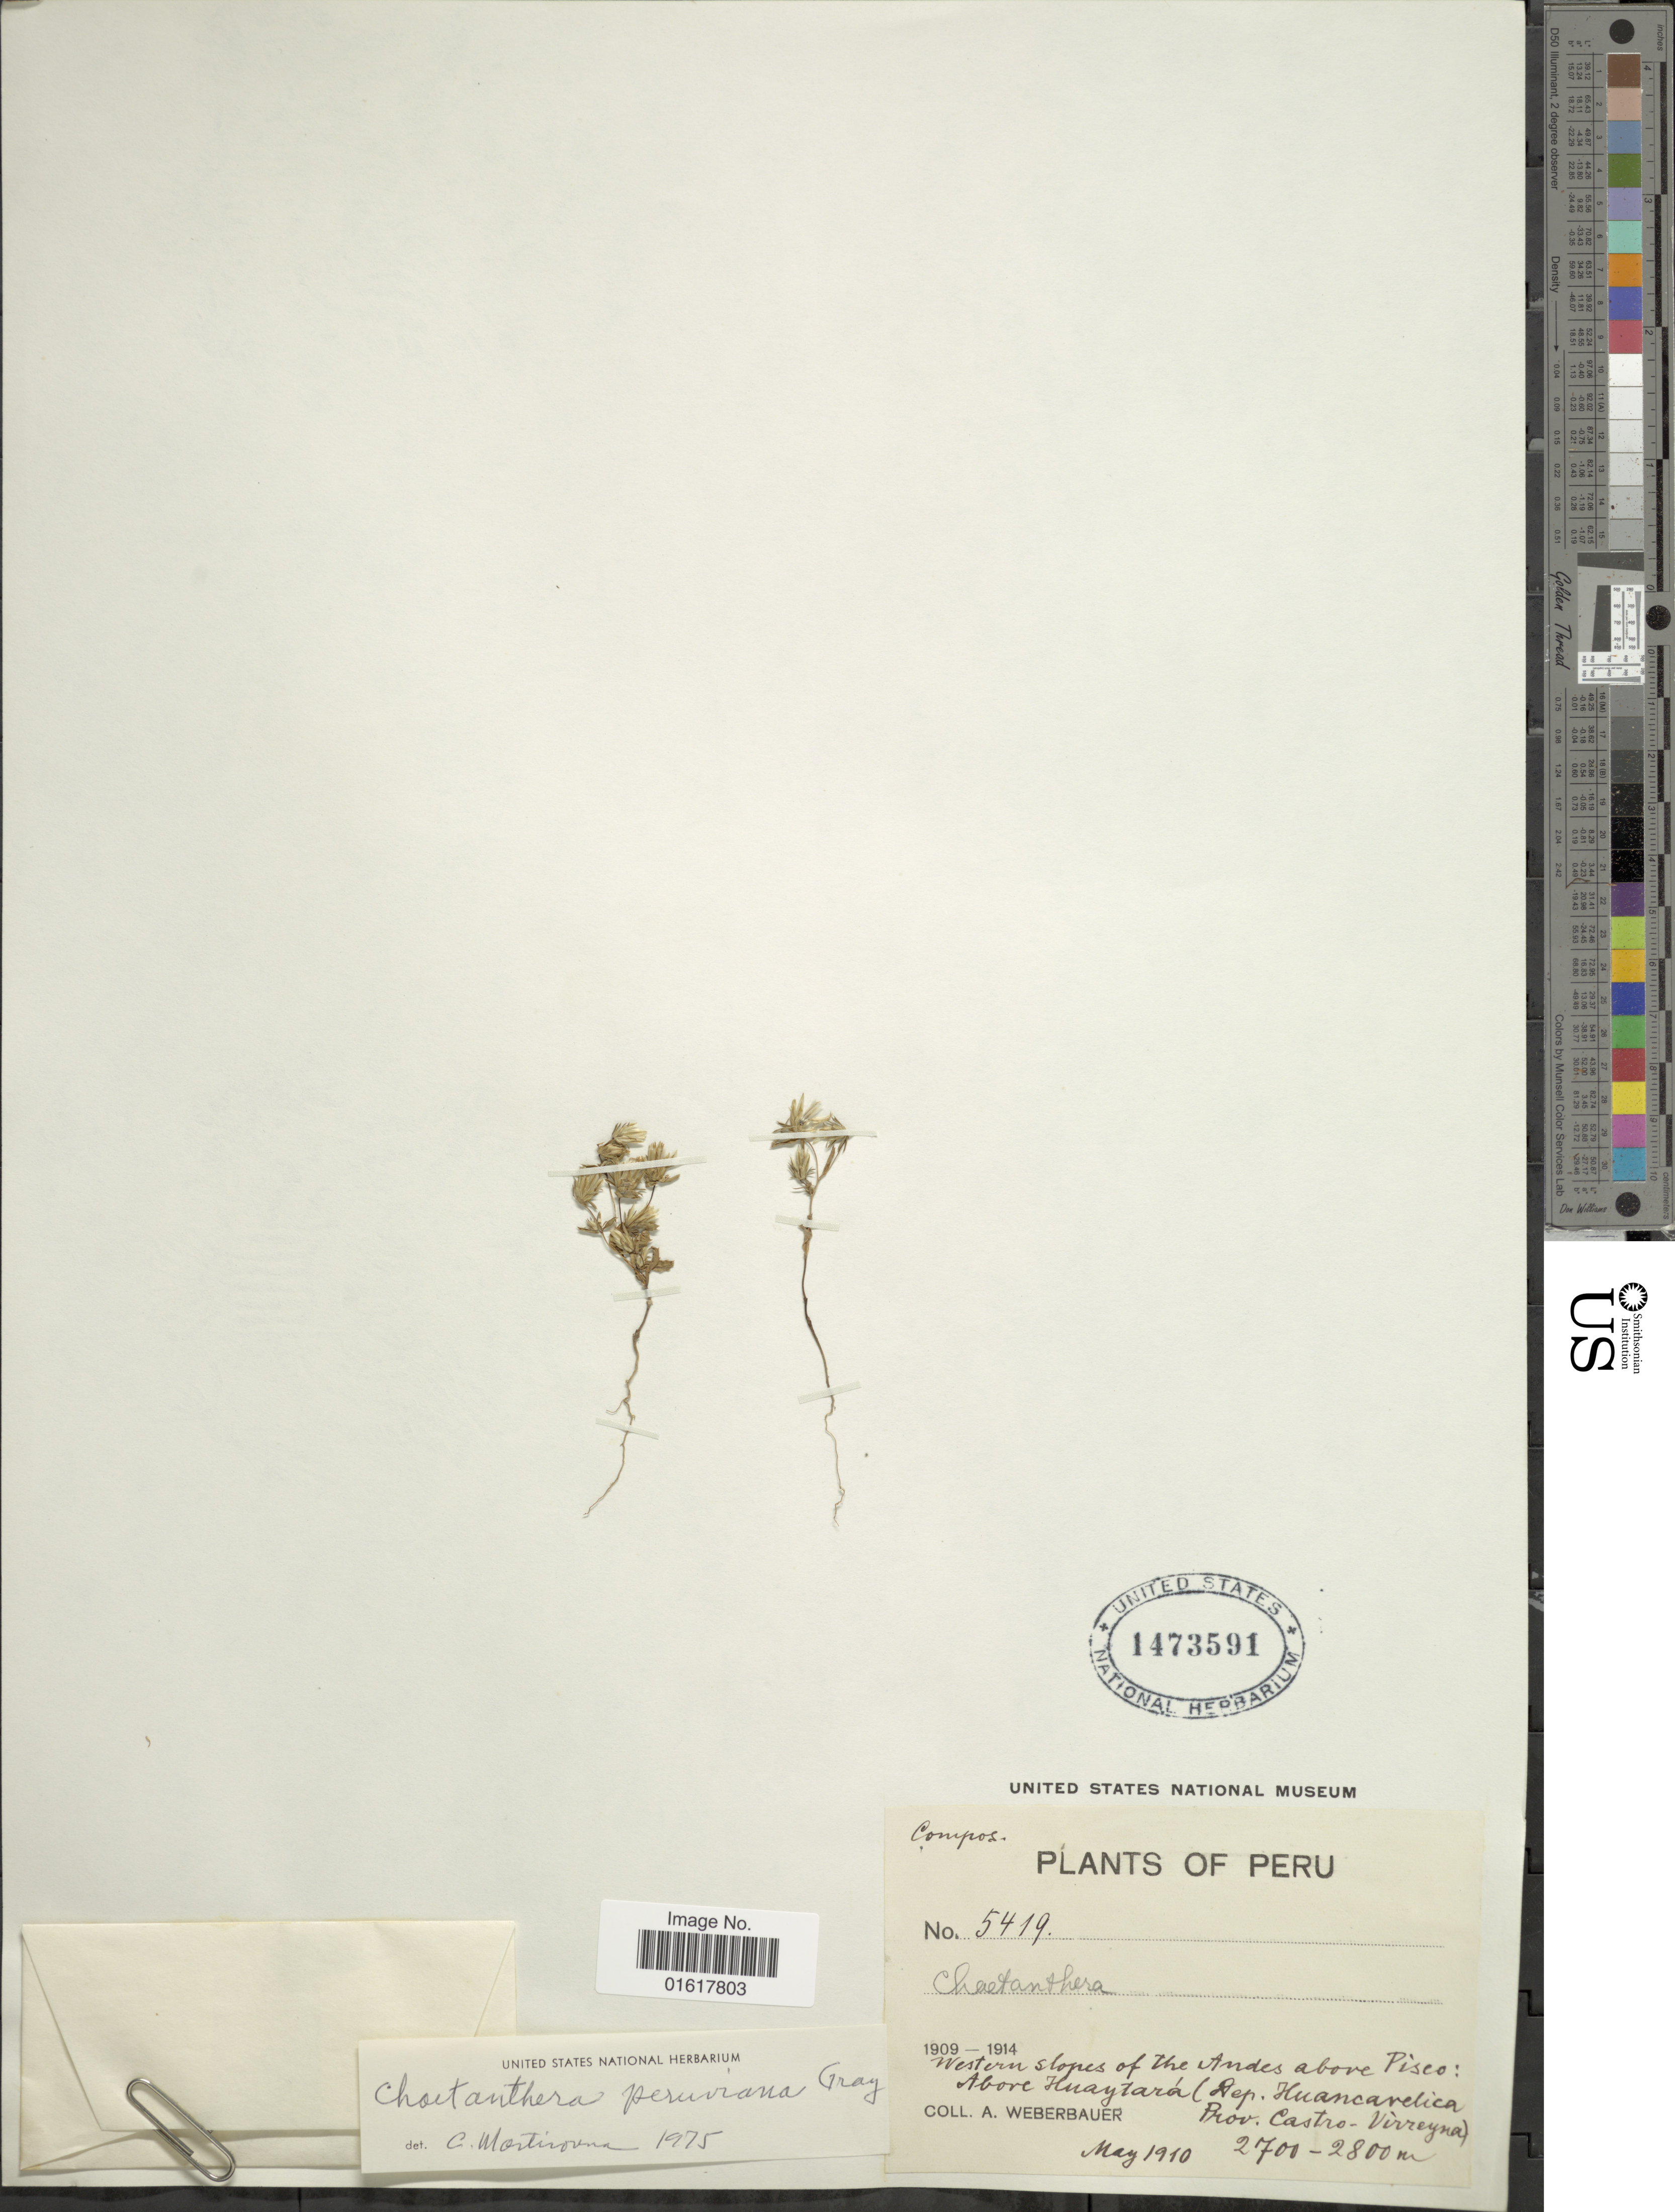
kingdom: Plantae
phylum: Tracheophyta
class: Magnoliopsida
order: Asterales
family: Asteraceae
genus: Chaetanthera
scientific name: Chaetanthera peruviana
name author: A. Gray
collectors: A. Weberbauer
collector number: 5419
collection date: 1910-08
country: Peru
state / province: Huancavelica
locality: Western slopes of the Andes above Pisco: above Huaytará (Prov. Castro-Vírreyna)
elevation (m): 2700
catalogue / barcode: US 1473591